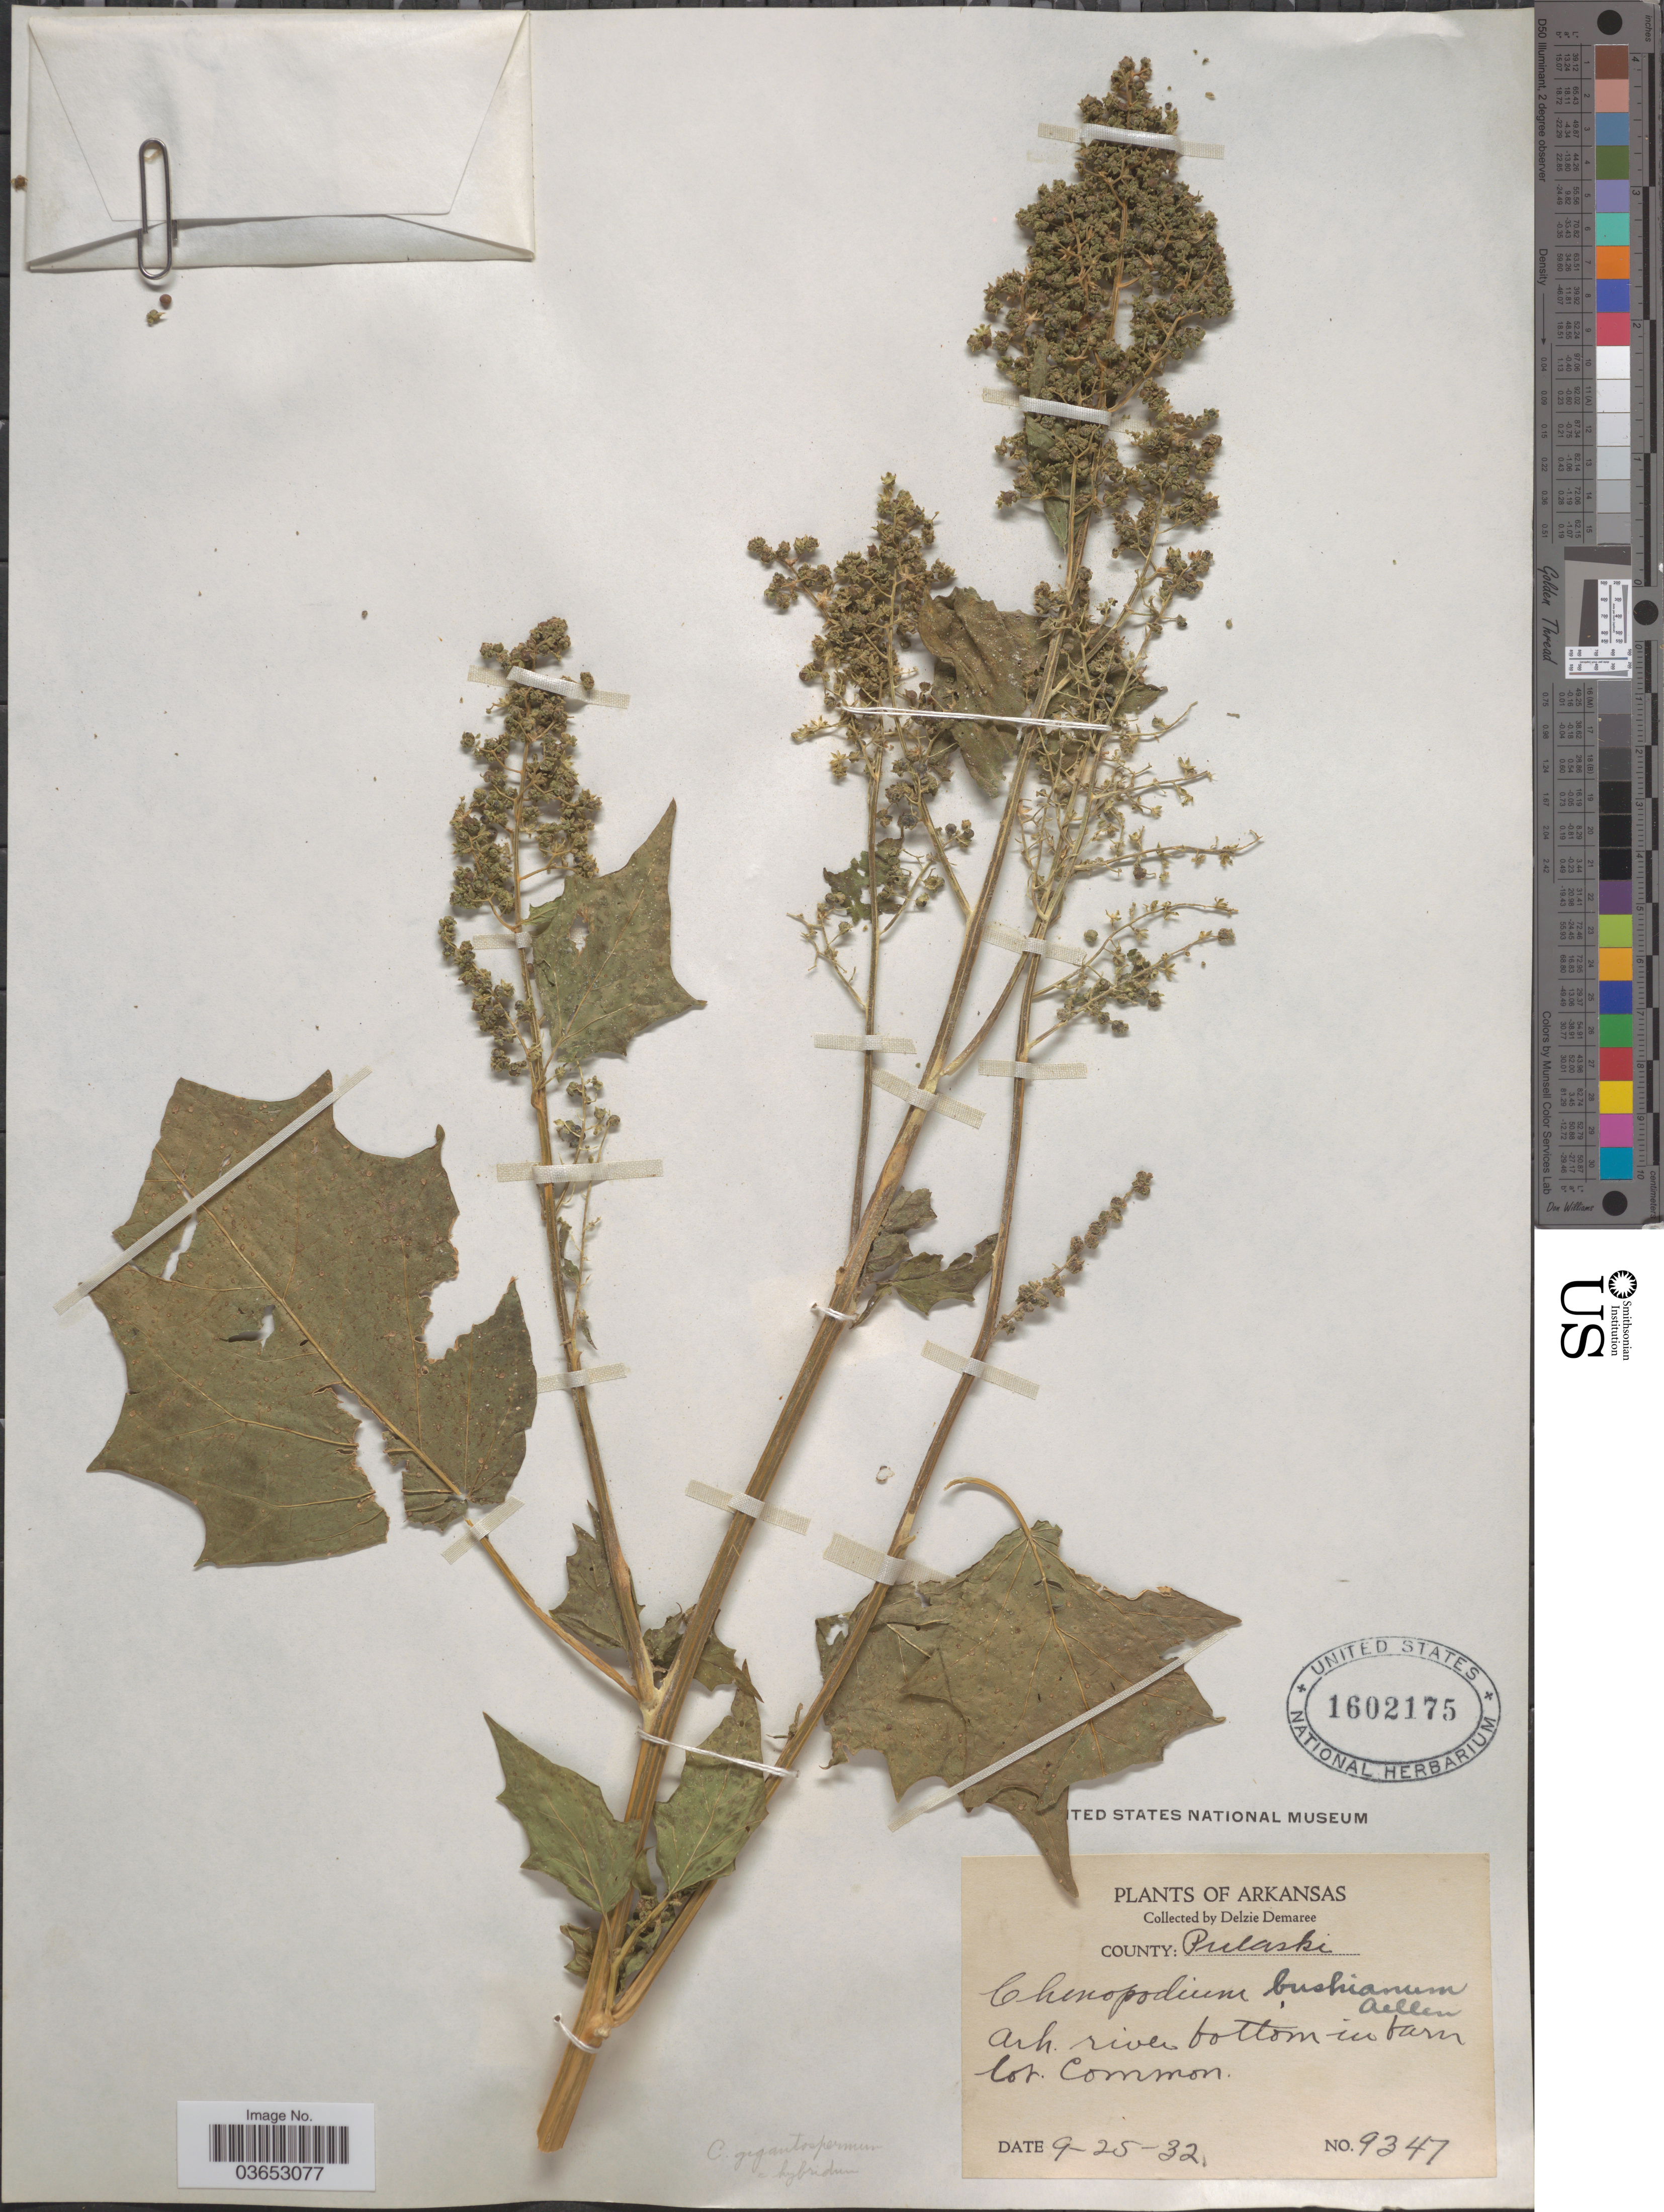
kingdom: Plantae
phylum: Tracheophyta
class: Magnoliopsida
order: Caryophyllales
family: Amaranthaceae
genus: Chenopodium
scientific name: Chenopodium gigantospermum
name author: Aellen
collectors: D. Demaree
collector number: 9347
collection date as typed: Transcribed d/m/y: 25/9/32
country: United States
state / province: Arkansas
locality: Ark. river bottom. County: Pulaski.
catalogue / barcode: US 1602175